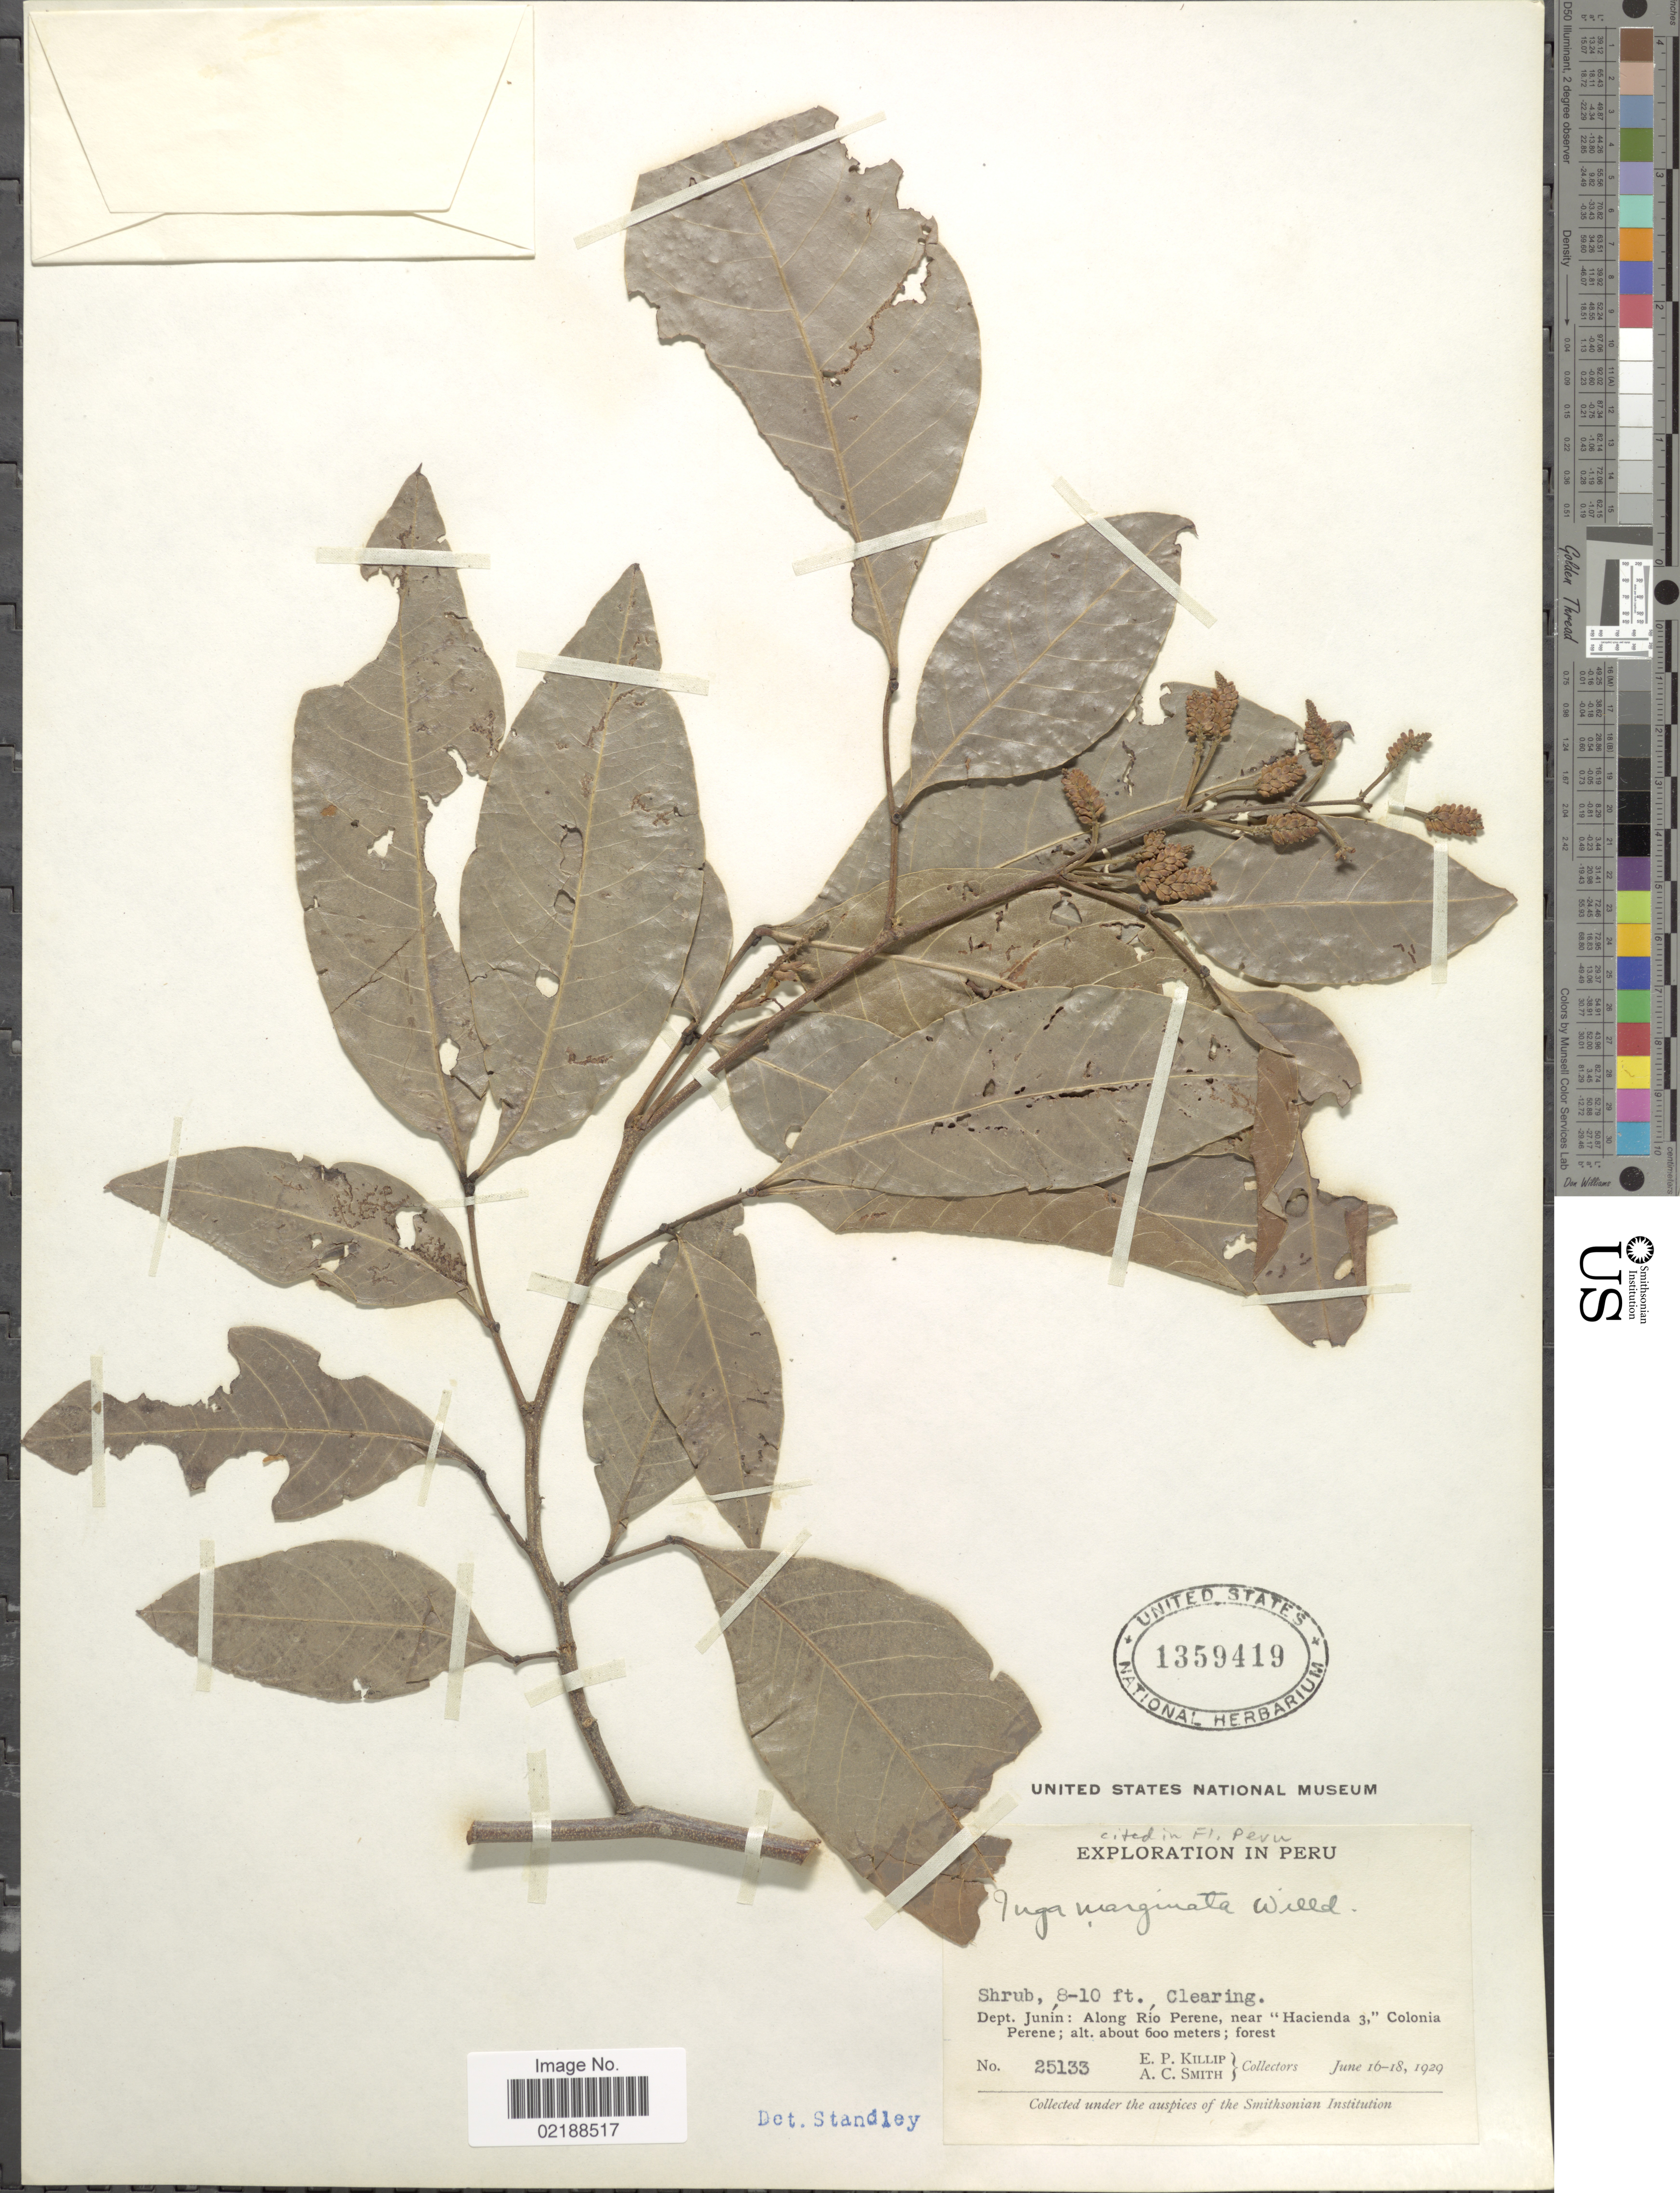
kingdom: Plantae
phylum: Tracheophyta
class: Magnoliopsida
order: Fabales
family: Fabaceae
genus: Inga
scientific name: Inga marginata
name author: Willd.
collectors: E. P. Killip & A. C. Smith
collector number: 25133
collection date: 1929-06-16/1929-06-18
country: Peru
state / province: Junín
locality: Dept. Junín: Along Río Perene, near 'Hacienda 3,' Colonia Perene; forest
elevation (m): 600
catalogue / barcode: US 1359419